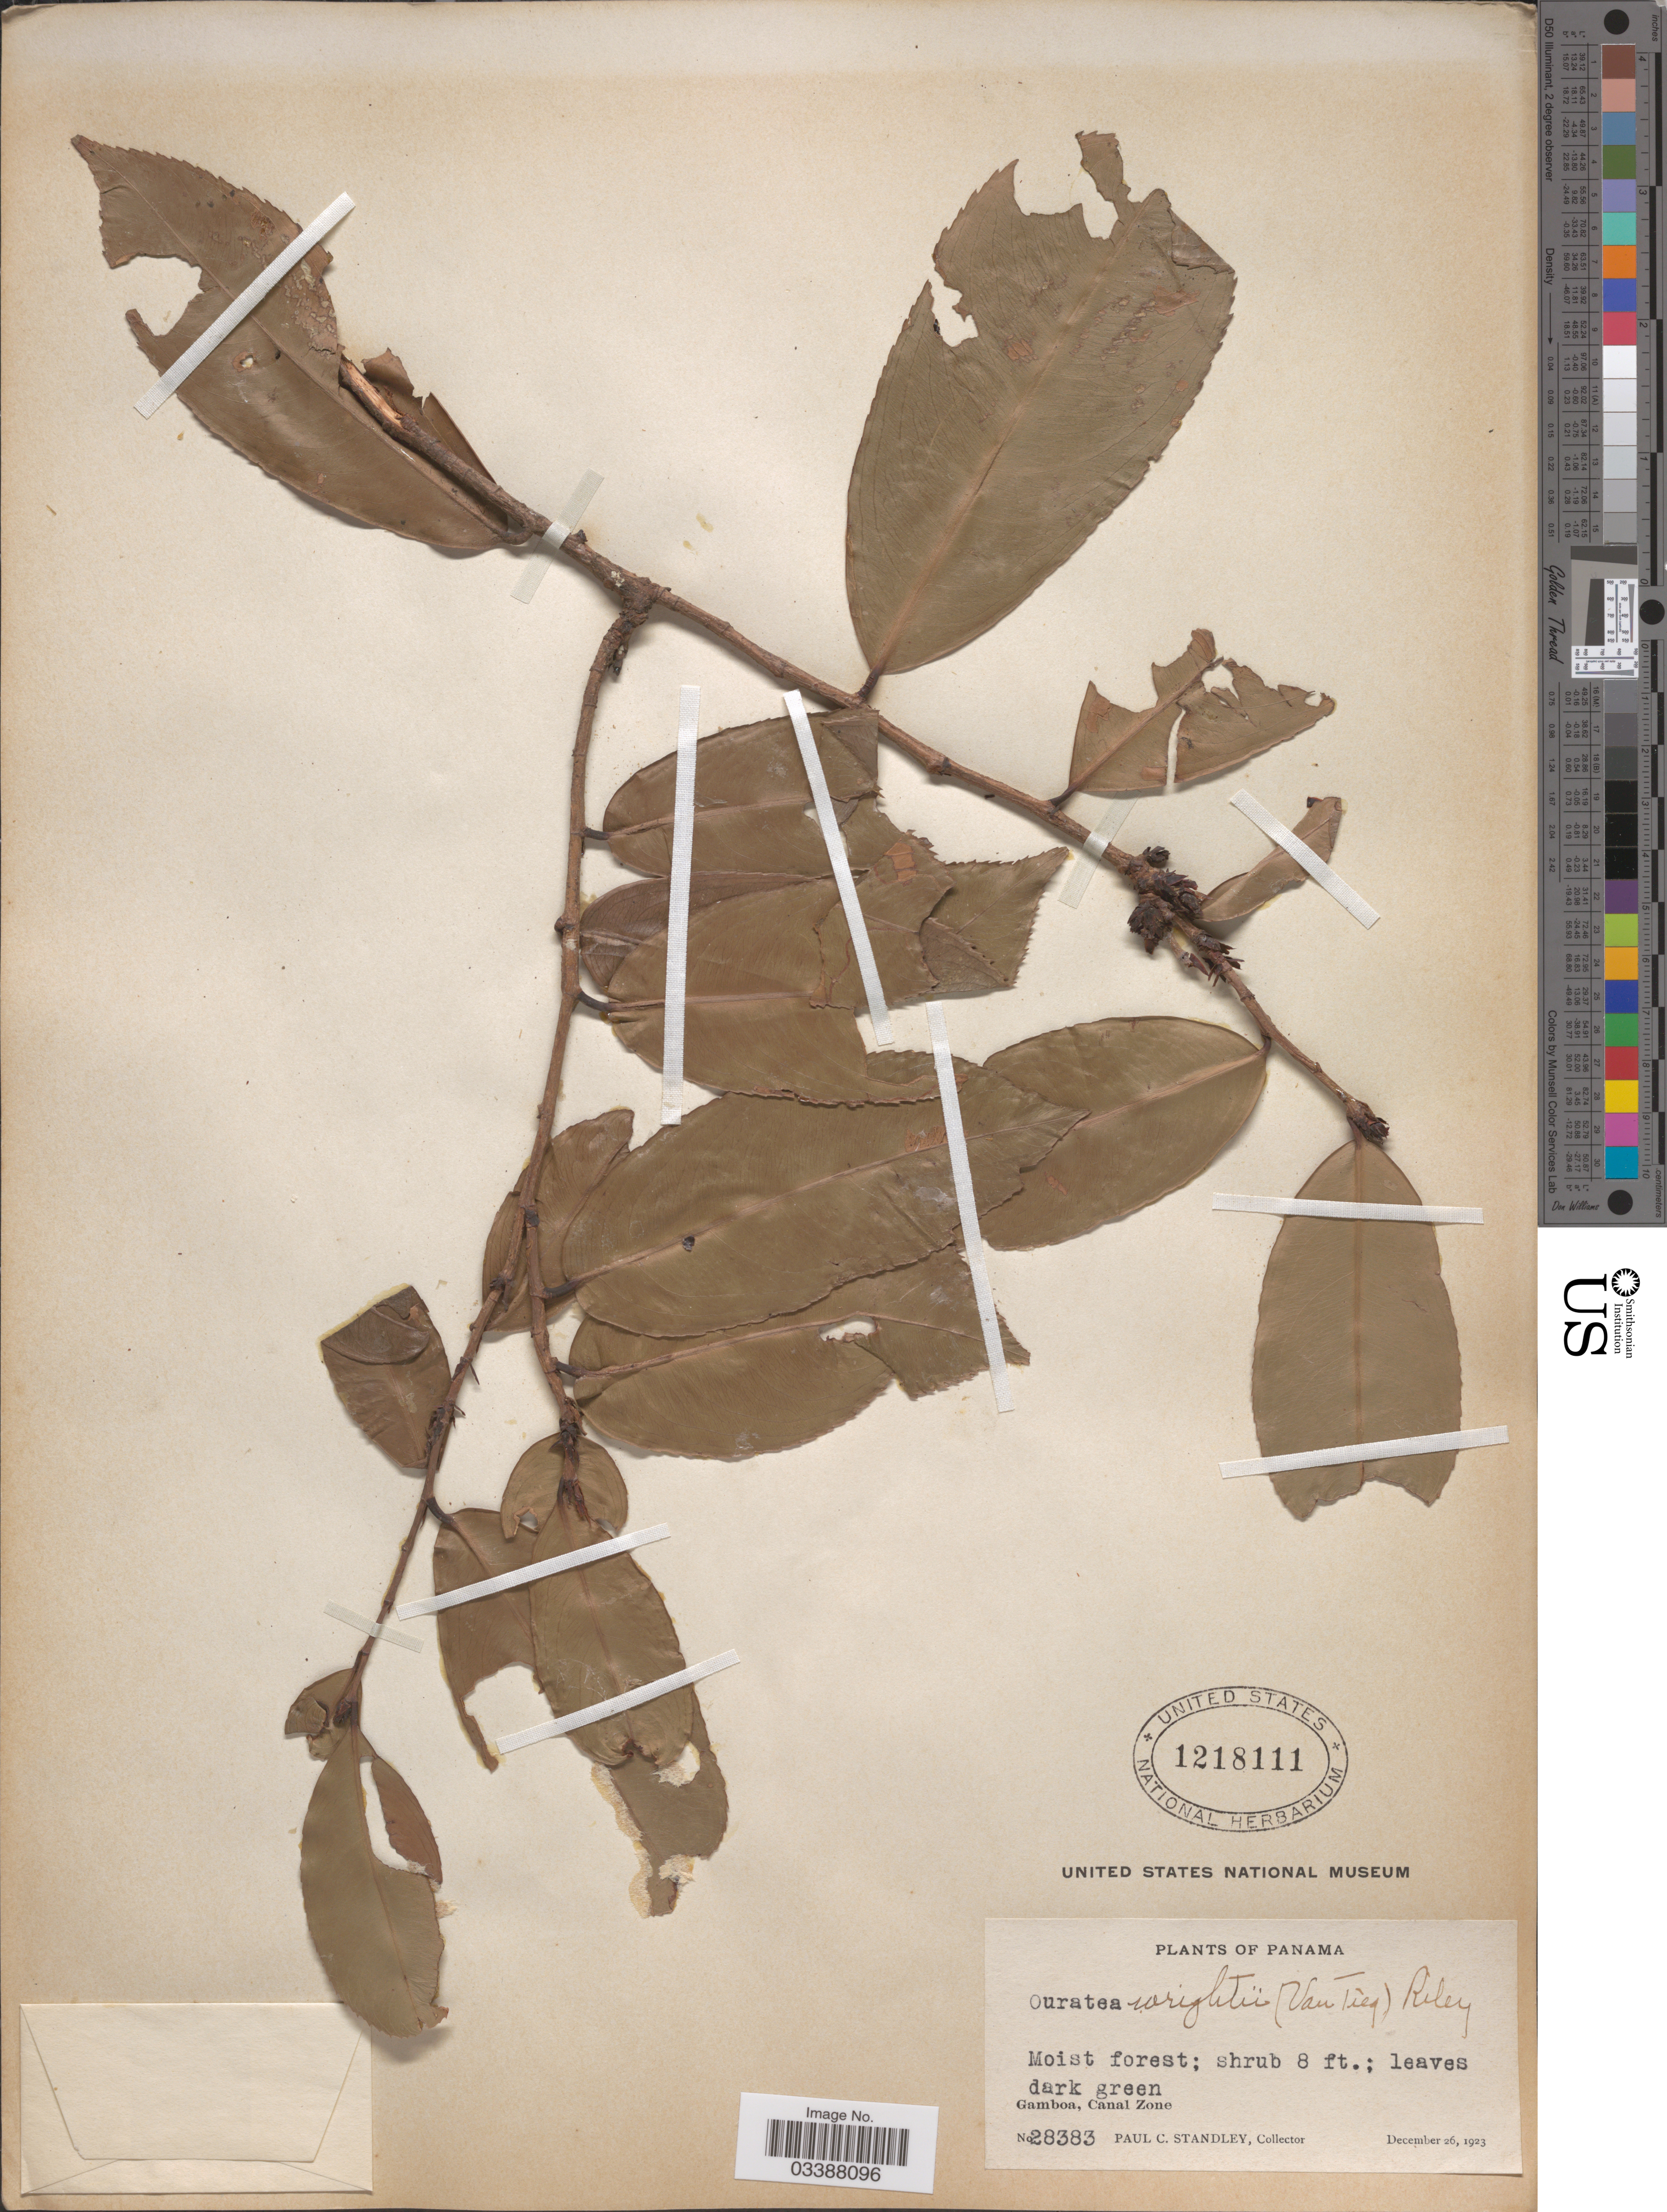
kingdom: Plantae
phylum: Tracheophyta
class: Magnoliopsida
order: Malpighiales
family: Ochnaceae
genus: Ouratea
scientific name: Ouratea lucens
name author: (Kunth) Engl.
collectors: P. C. Standley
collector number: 28383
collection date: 1923-12-26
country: Panama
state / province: Colón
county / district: Canal Zone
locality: Gamboa, Canal Zone.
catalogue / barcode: US 1218111